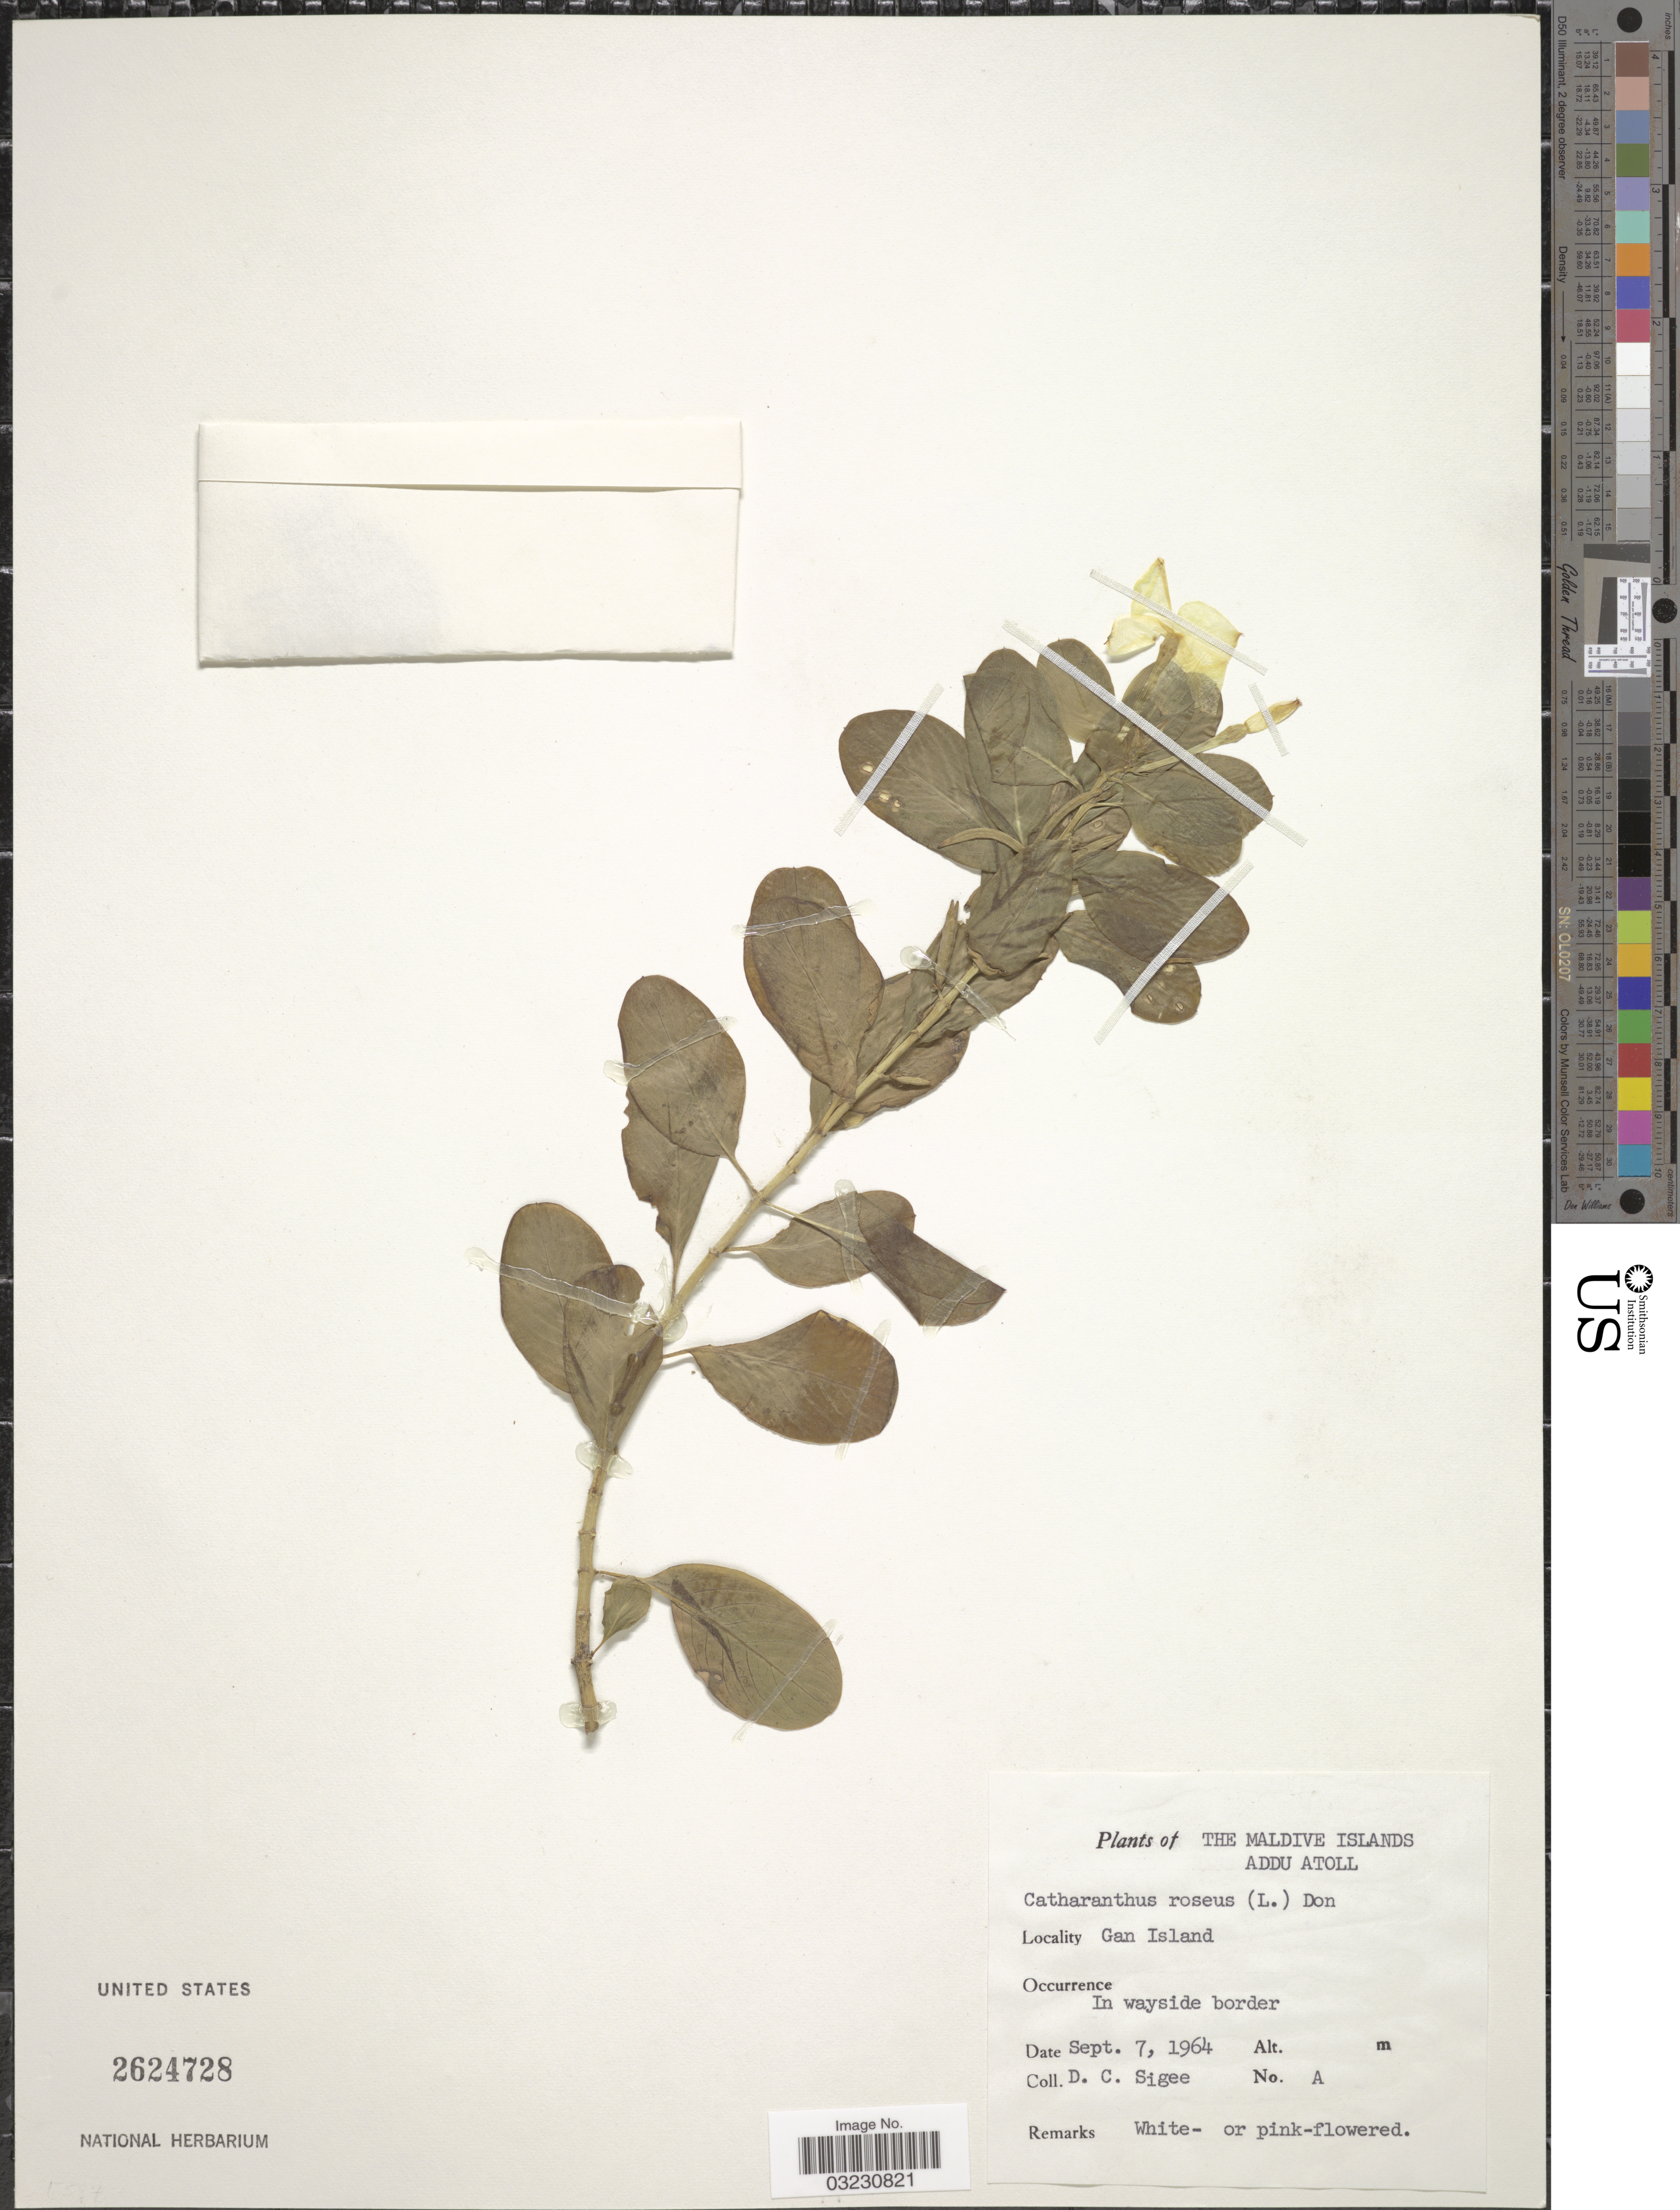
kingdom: Plantae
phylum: Tracheophyta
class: Magnoliopsida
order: Gentianales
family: Apocynaceae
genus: Catharanthus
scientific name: Catharanthus roseus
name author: (L.) G. Don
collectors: D. C. Sigee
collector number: A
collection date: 1964-09-07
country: Maldive Islands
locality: Addu Atoll, Gan Island.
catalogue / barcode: US 2624728